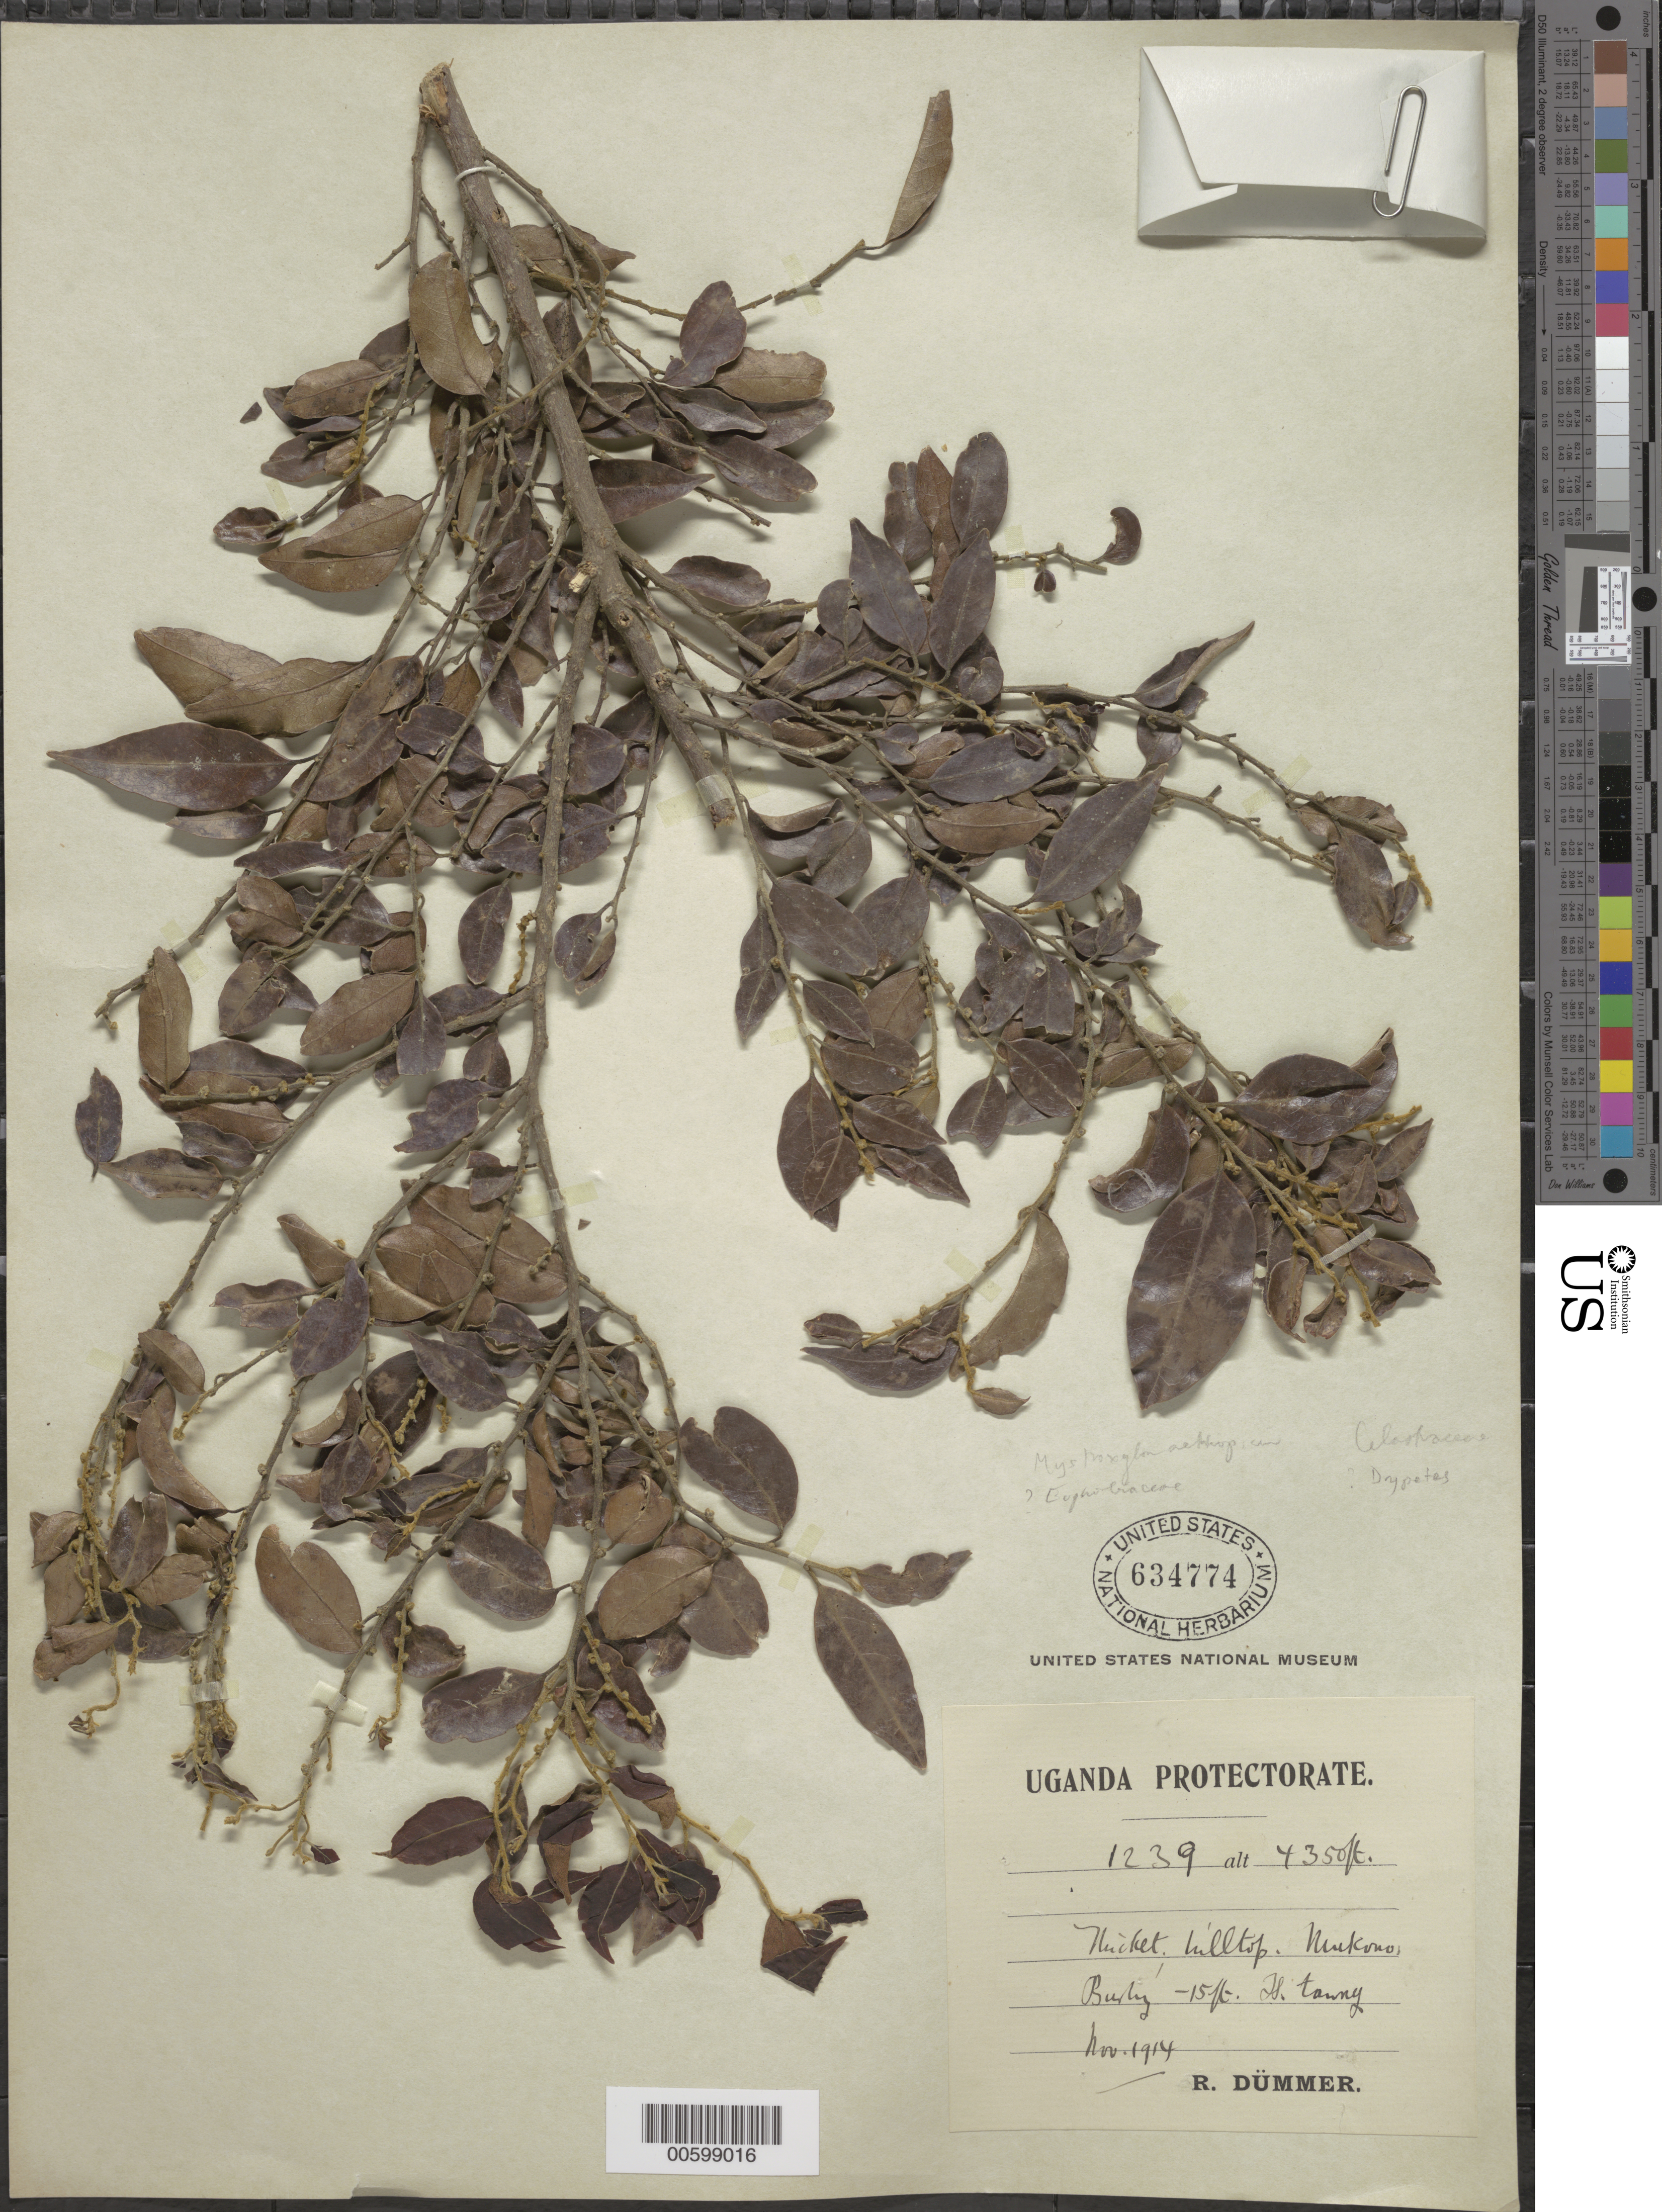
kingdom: Plantae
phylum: Tracheophyta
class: Magnoliopsida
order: Malpighiales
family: Putranjivaceae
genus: Drypetes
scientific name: Drypetes gerrardii var. tomentosa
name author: Radcl.-Sm.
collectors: R. Dümmer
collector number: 1239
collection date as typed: Nov 1914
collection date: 1914-11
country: Uganda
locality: Mukono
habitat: Thicket, hilltop, burly - 15 ft, flower tanny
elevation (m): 1326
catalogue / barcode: US 634774